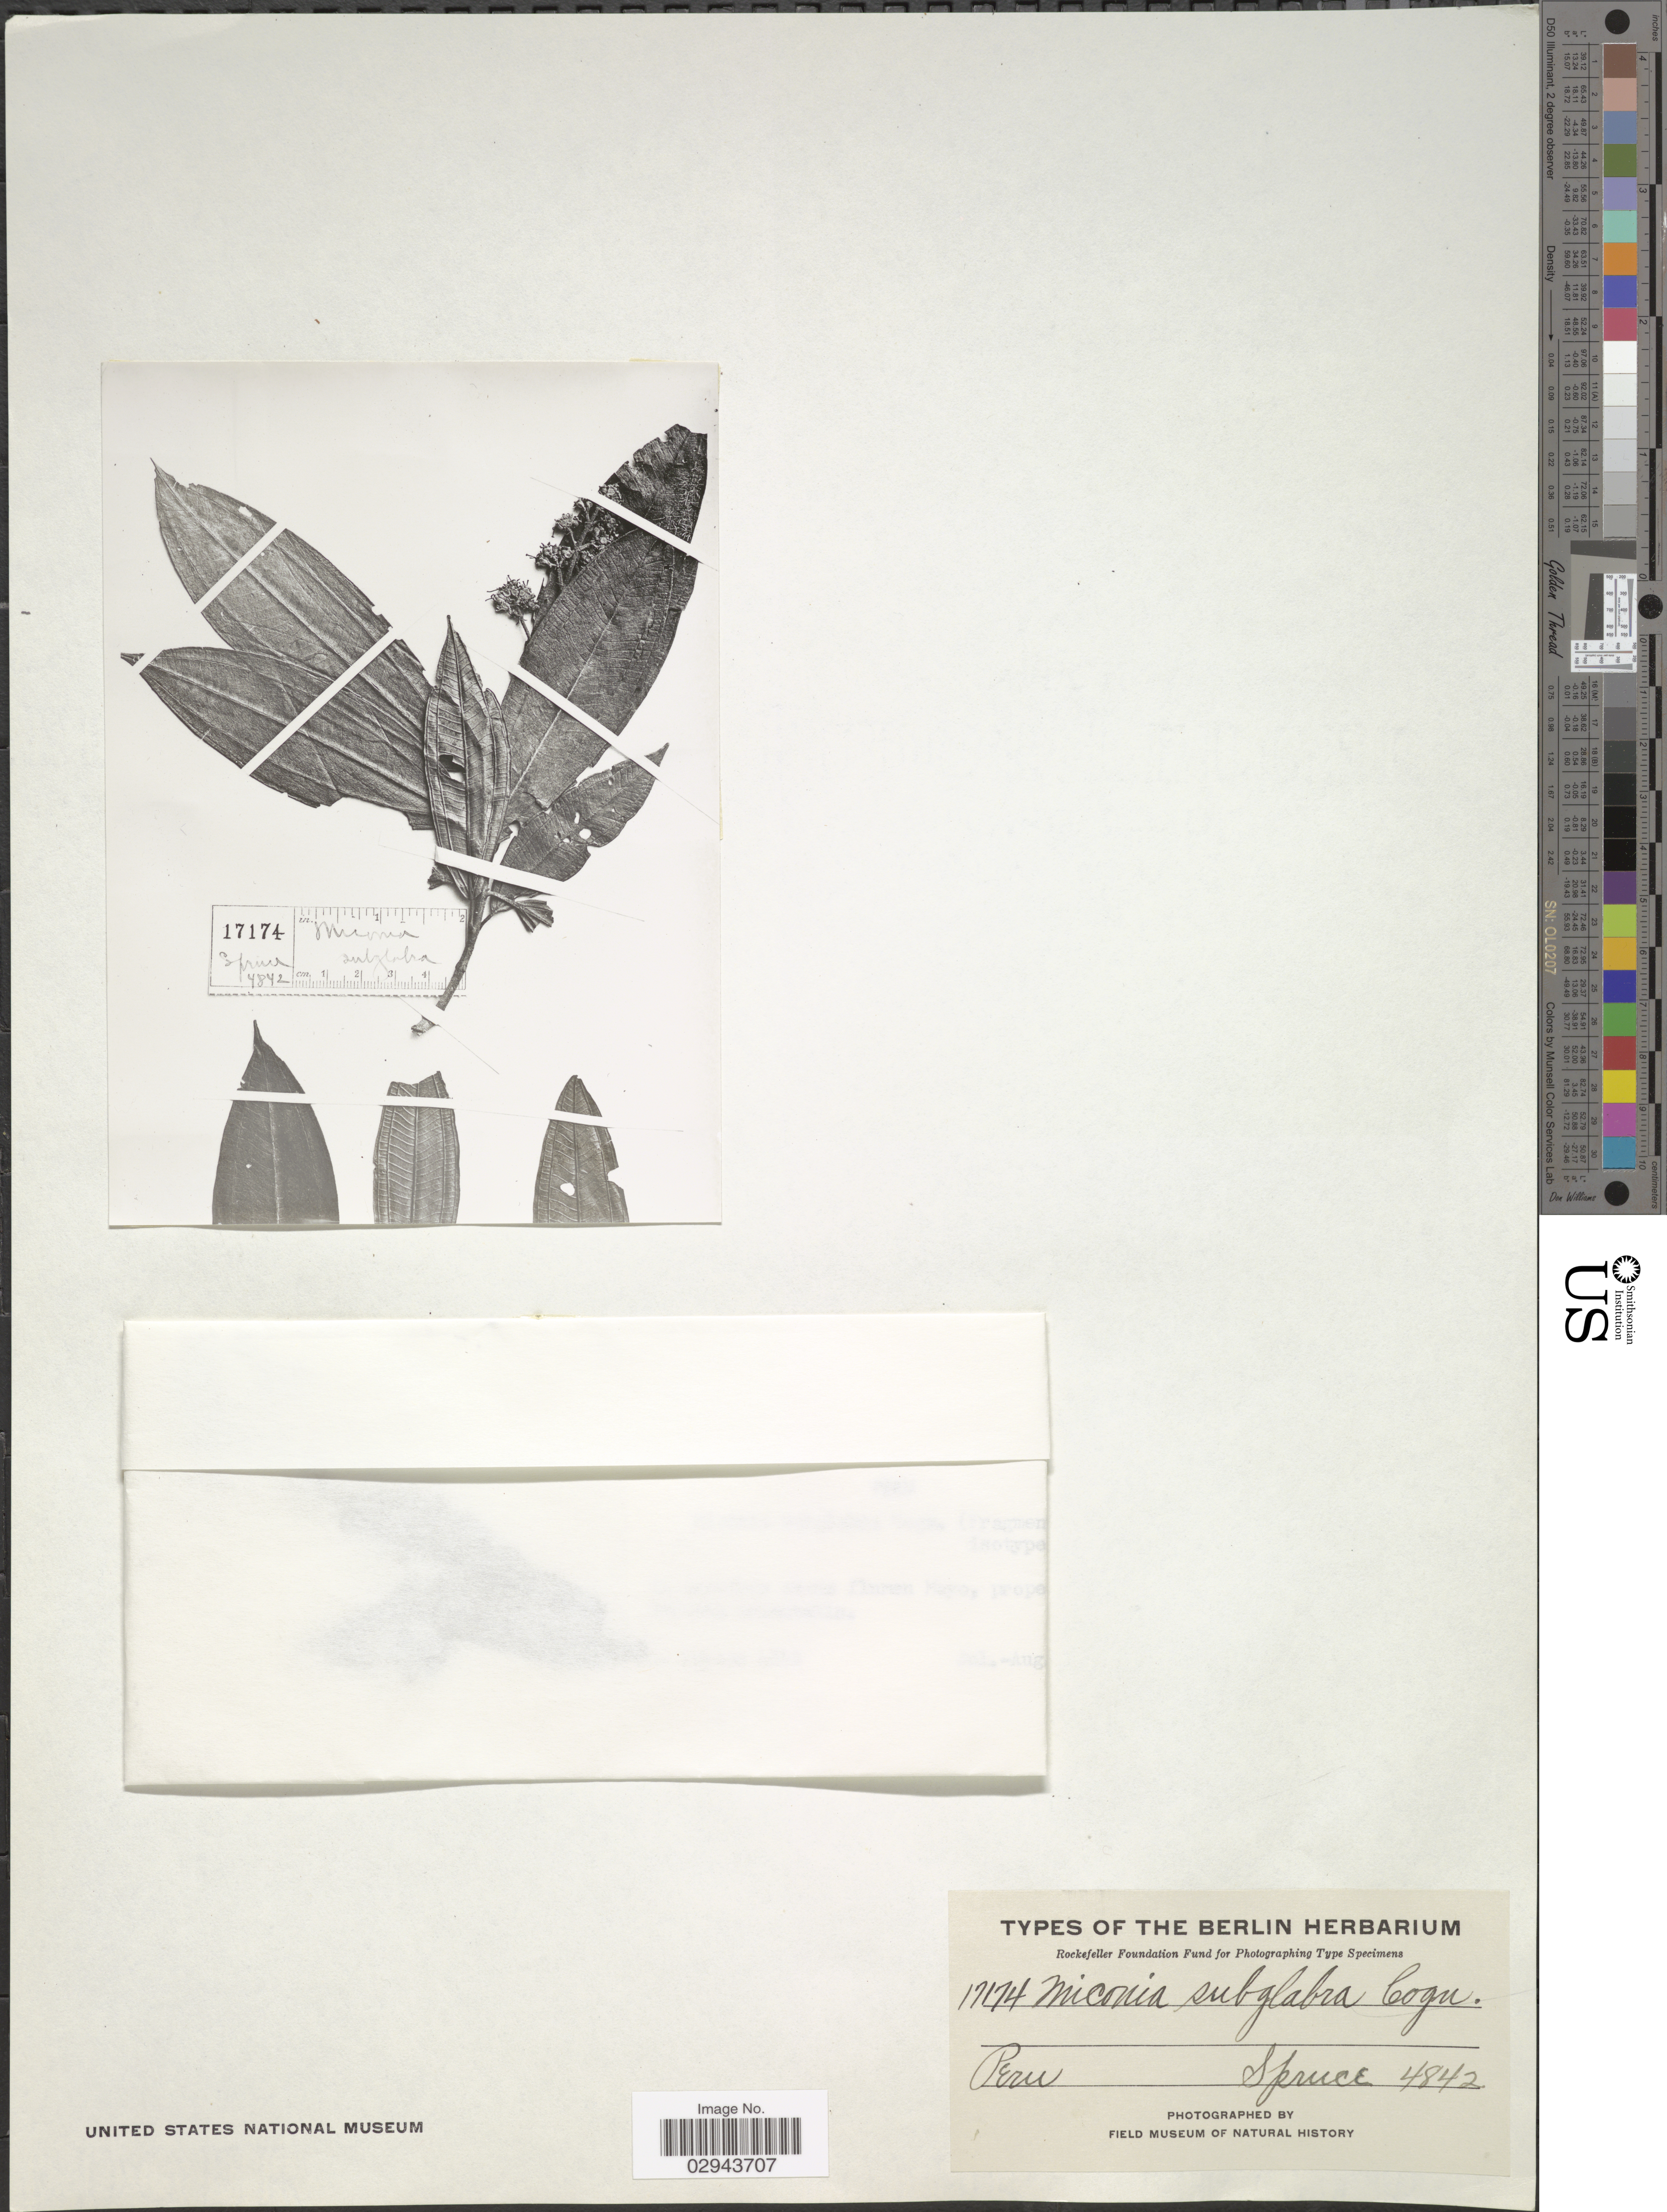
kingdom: Plantae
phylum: Tracheophyta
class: Magnoliopsida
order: Myrtales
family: Melastomataceae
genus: Miconia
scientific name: Miconia subglabra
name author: Cogn.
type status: Type Collection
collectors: R. Spruce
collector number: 4842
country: Peru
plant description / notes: Photograph and fragmentary material of type specimen ex herb. Berlin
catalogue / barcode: US 102992